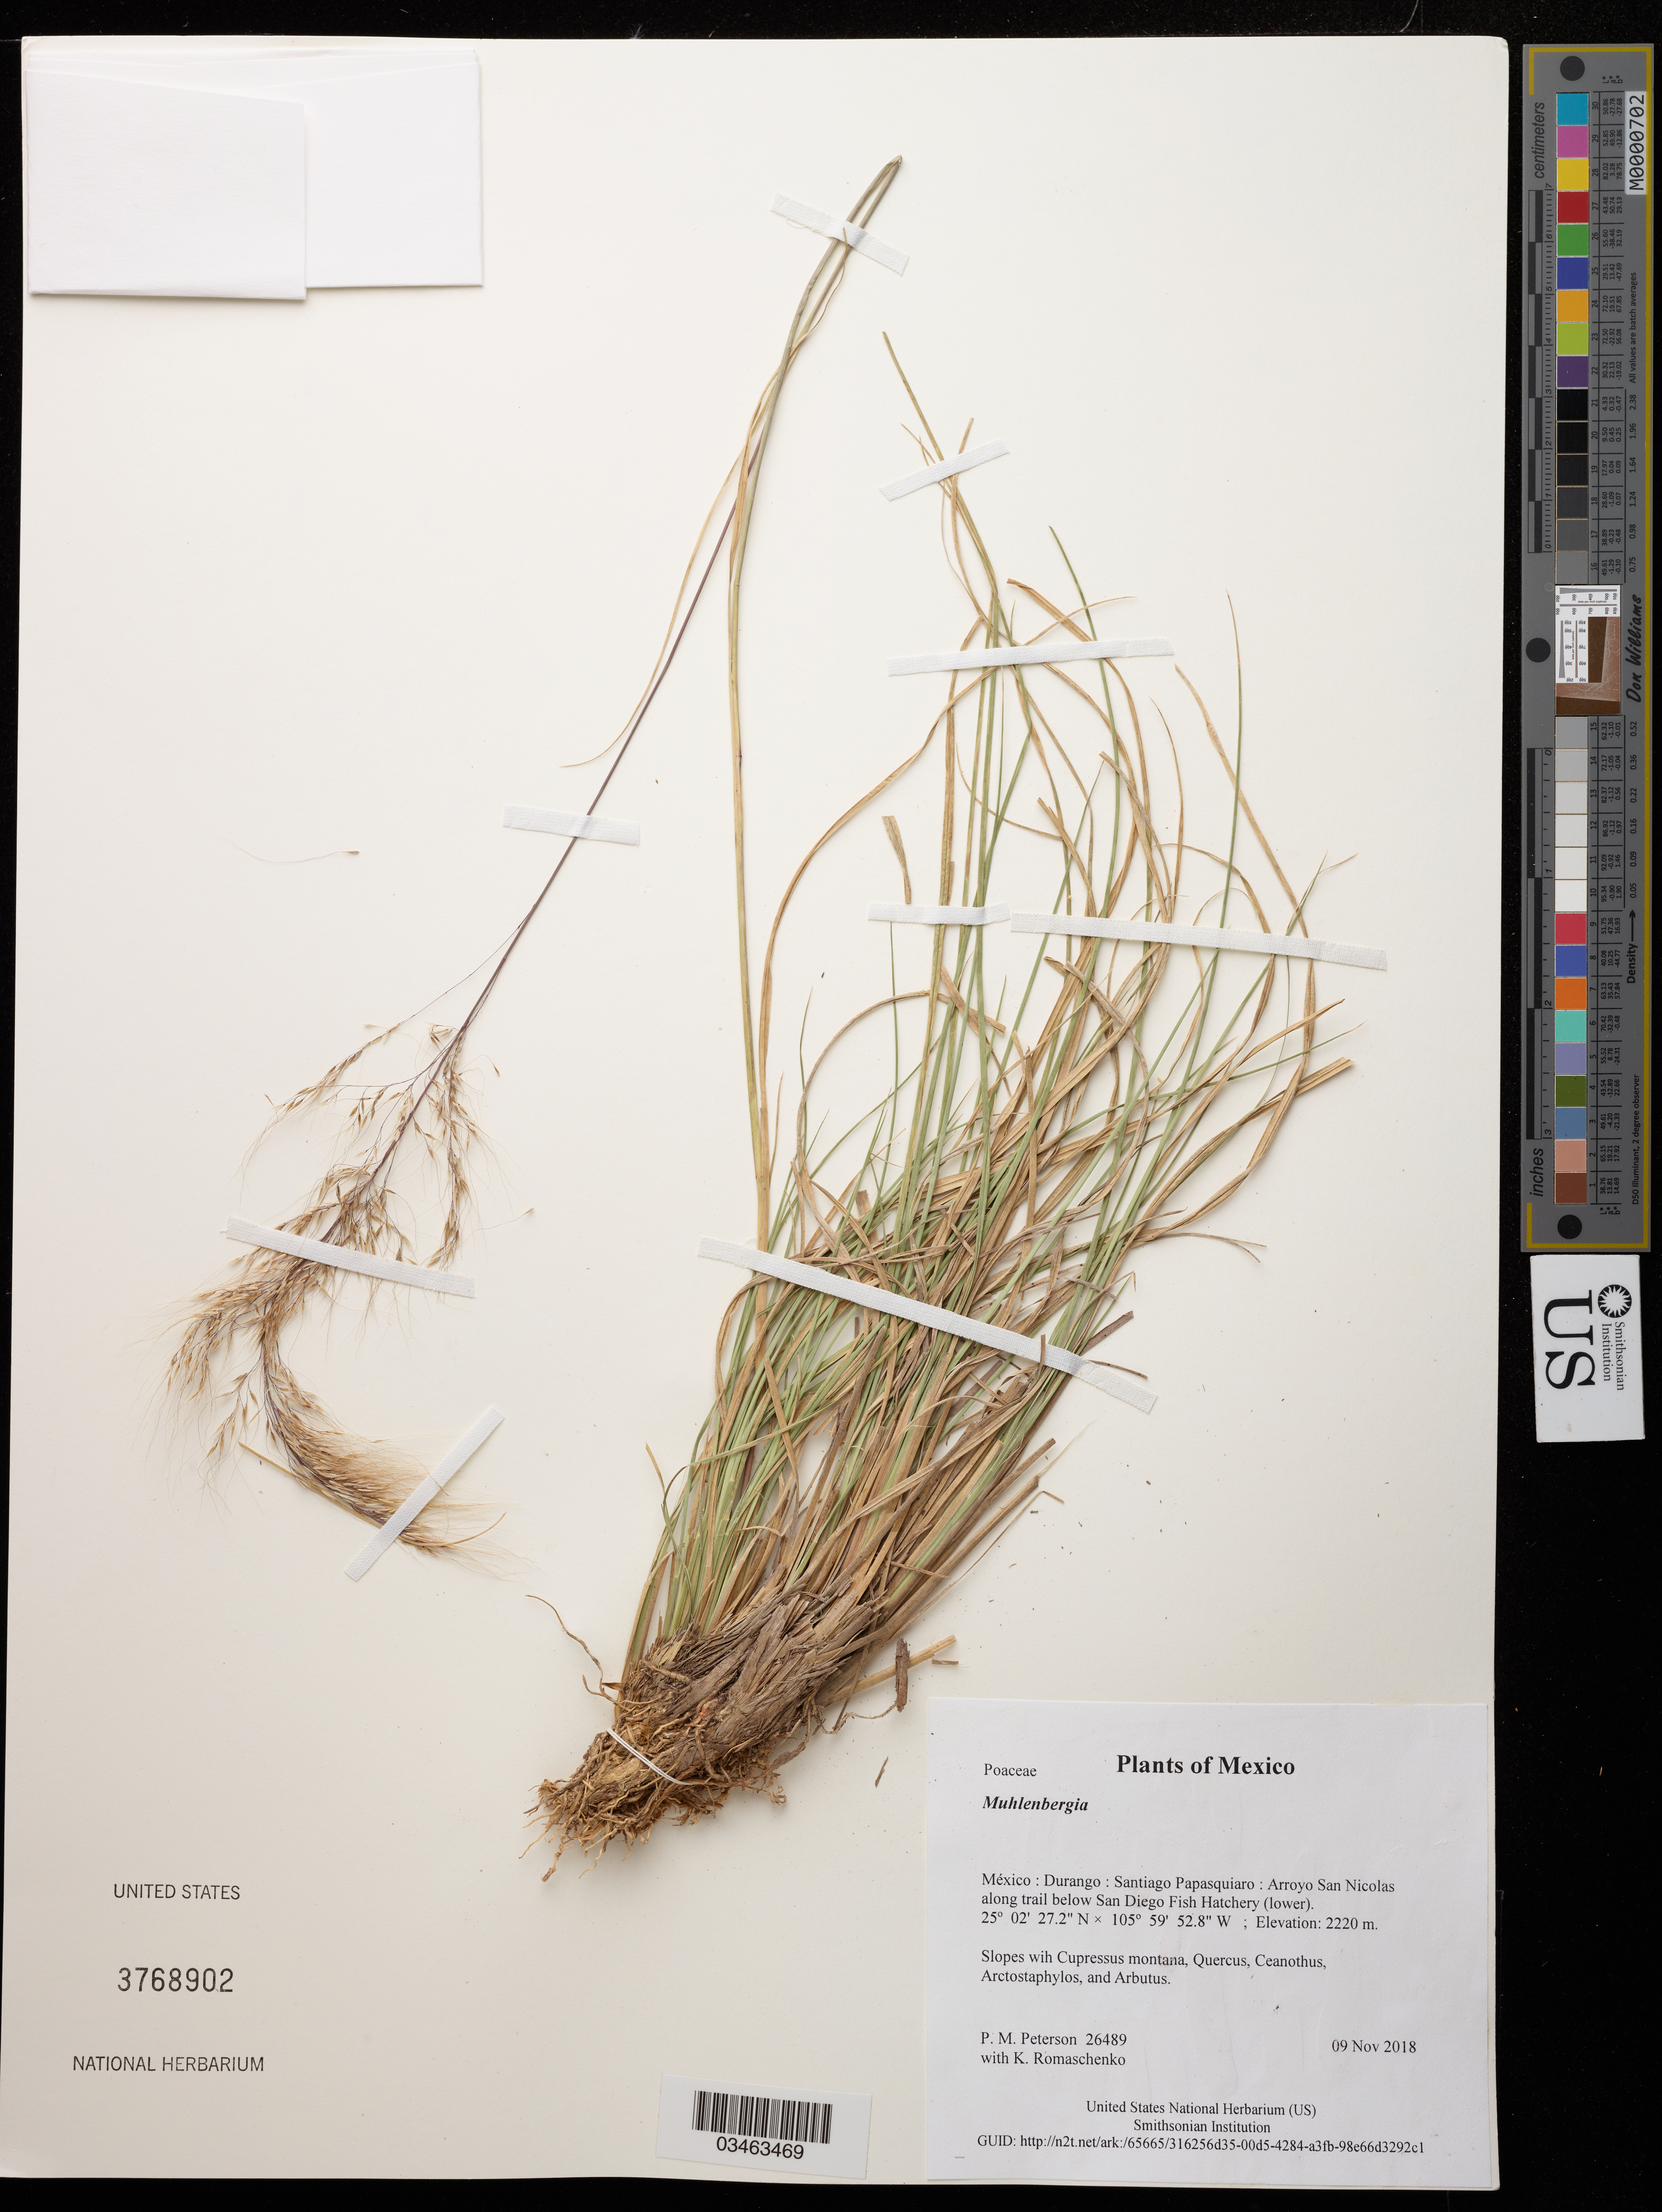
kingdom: Plantae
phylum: Tracheophyta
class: Liliopsida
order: Poales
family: Poaceae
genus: Muhlenbergia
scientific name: Muhlenbergia sp.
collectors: P. M. Peterson & K. Romaschenko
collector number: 26489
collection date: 2018-11-09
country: México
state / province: Durango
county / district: Santiago Papasquiaro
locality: Arroyo San Nicolas along trail below San Diego Fish Hatchery (lower)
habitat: Slopes wih Cupressus montana, Quercus, Ceanothus, Arctostaphylos, and Arbutus.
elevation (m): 2220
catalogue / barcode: US 3768902